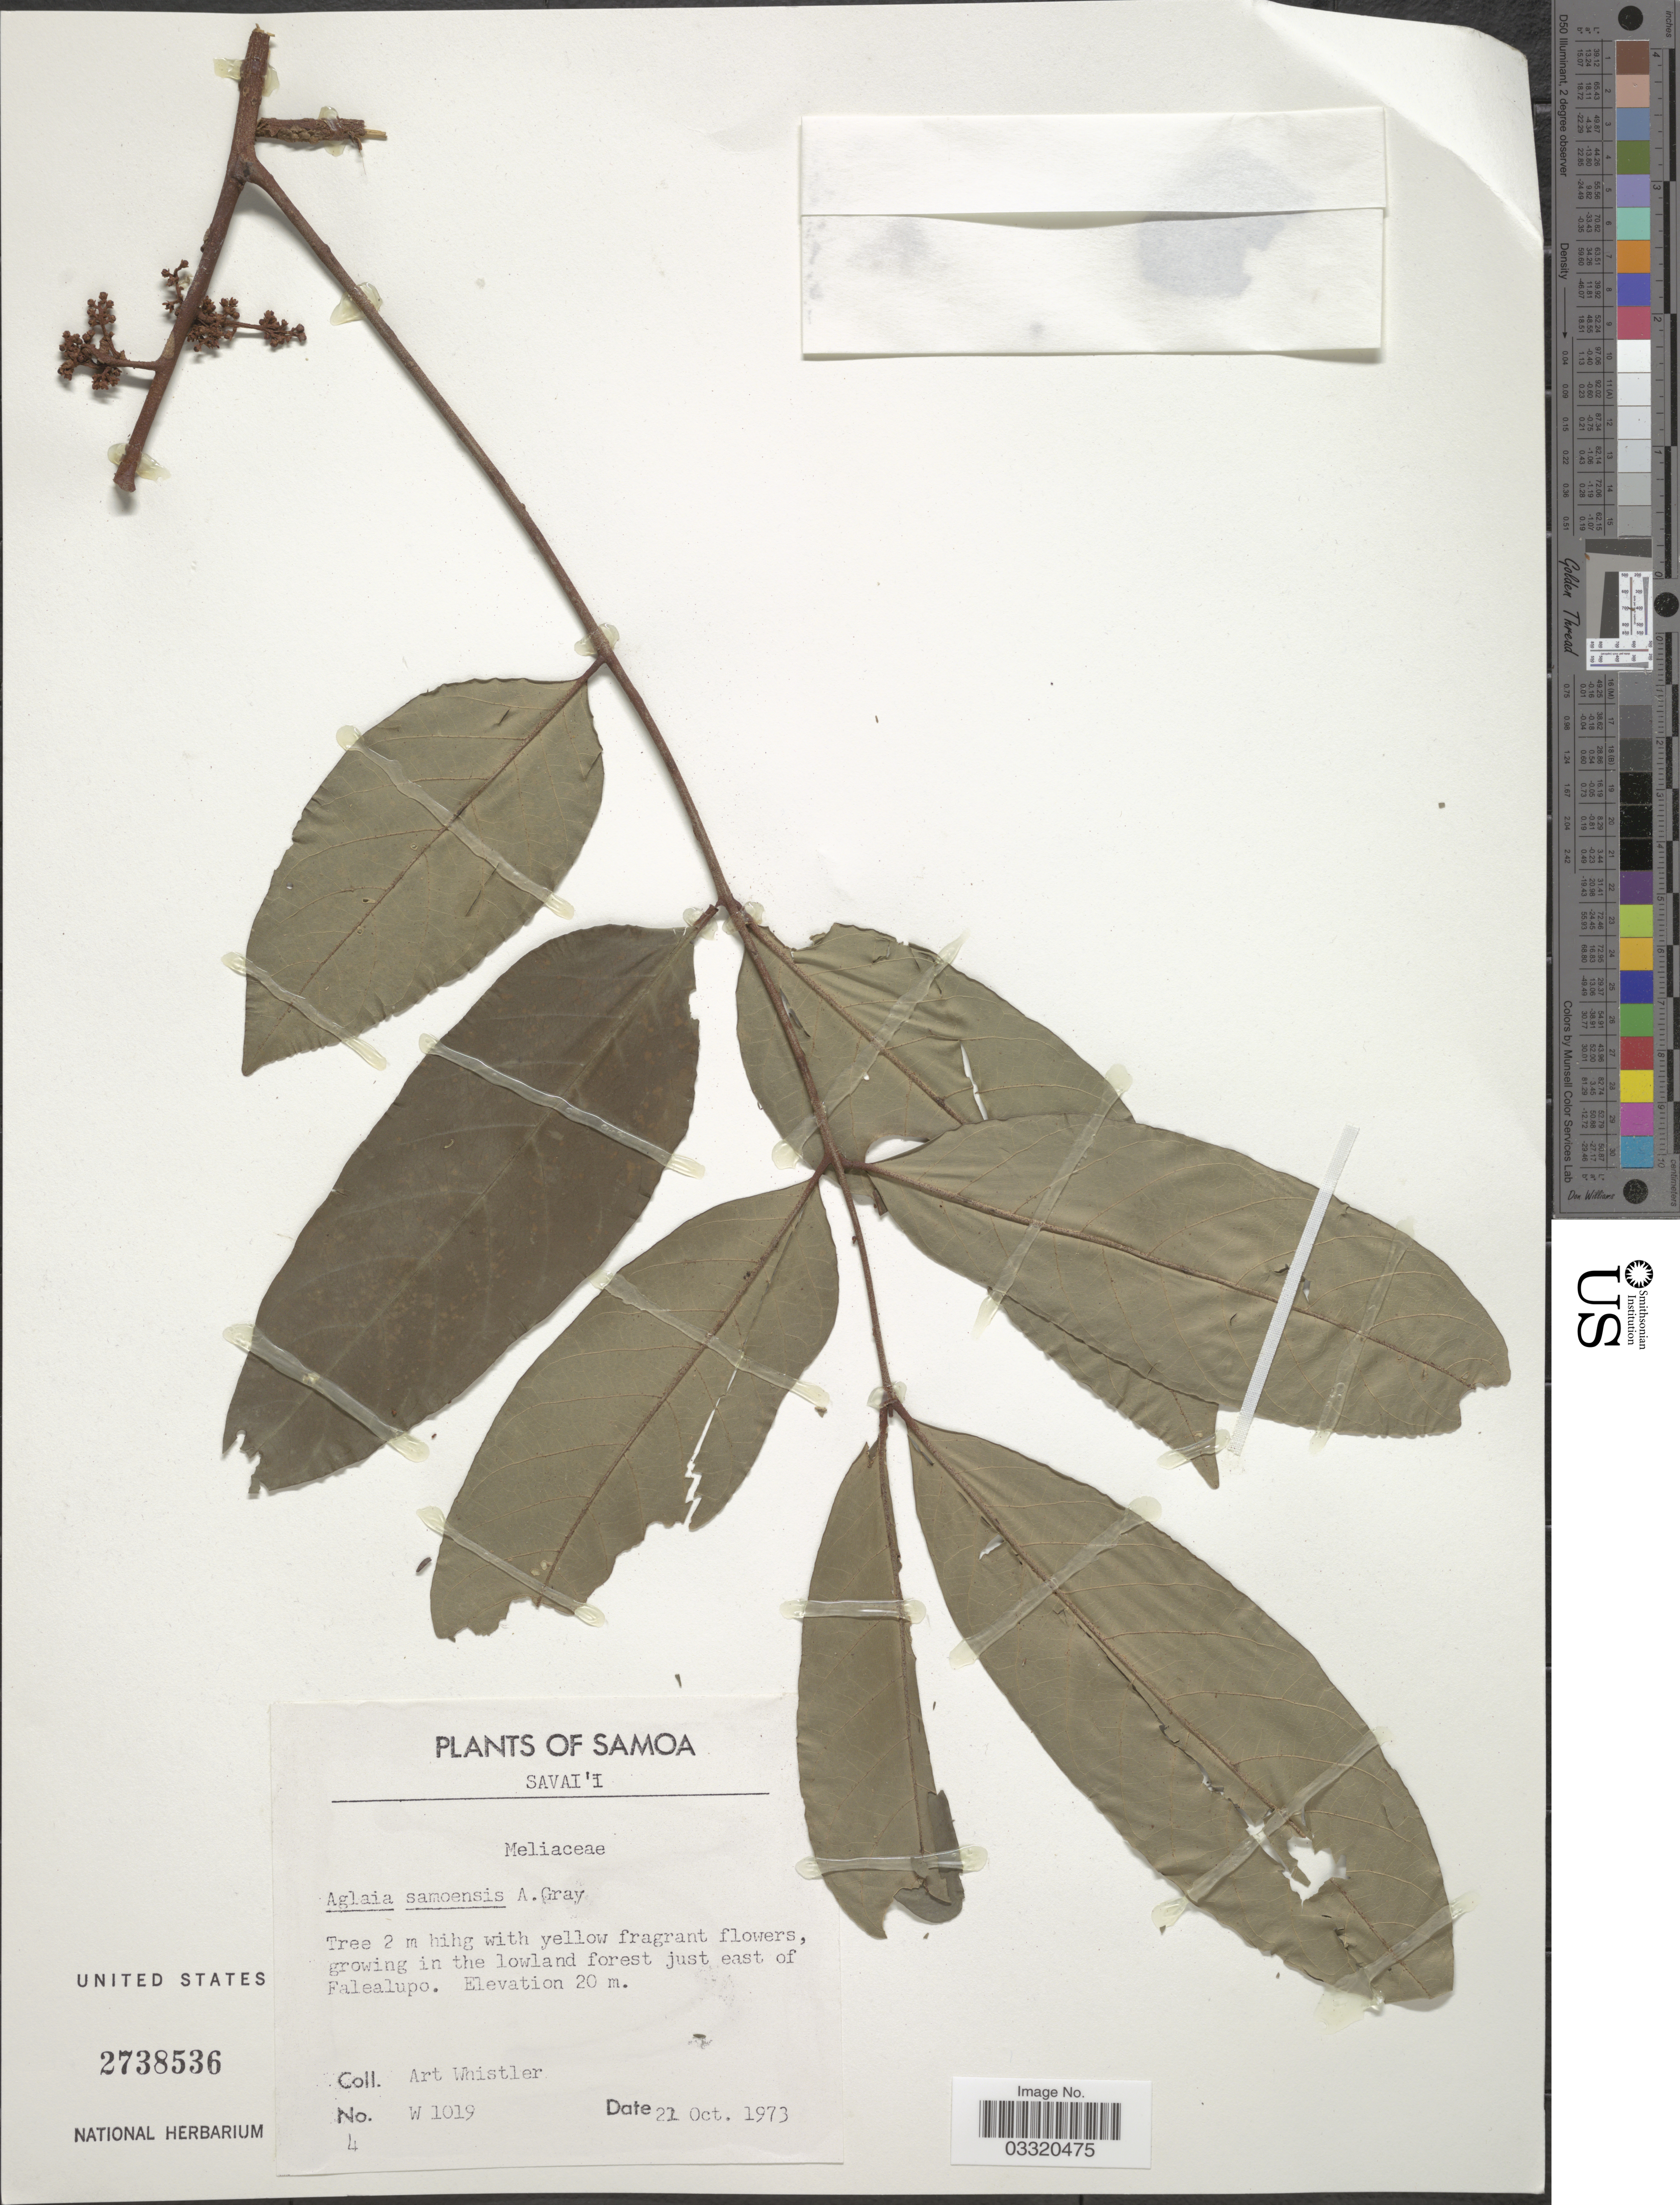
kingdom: Plantae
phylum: Tracheophyta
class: Magnoliopsida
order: Sapindales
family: Meliaceae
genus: Aglaia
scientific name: Aglaia samoensis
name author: A. Gray in Wilkes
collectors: A. Whistler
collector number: W1019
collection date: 1973-10-21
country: Samoa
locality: Samoa. Savai'i. In lowland forest just east of Falealupo.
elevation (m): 20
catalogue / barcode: US 2738536